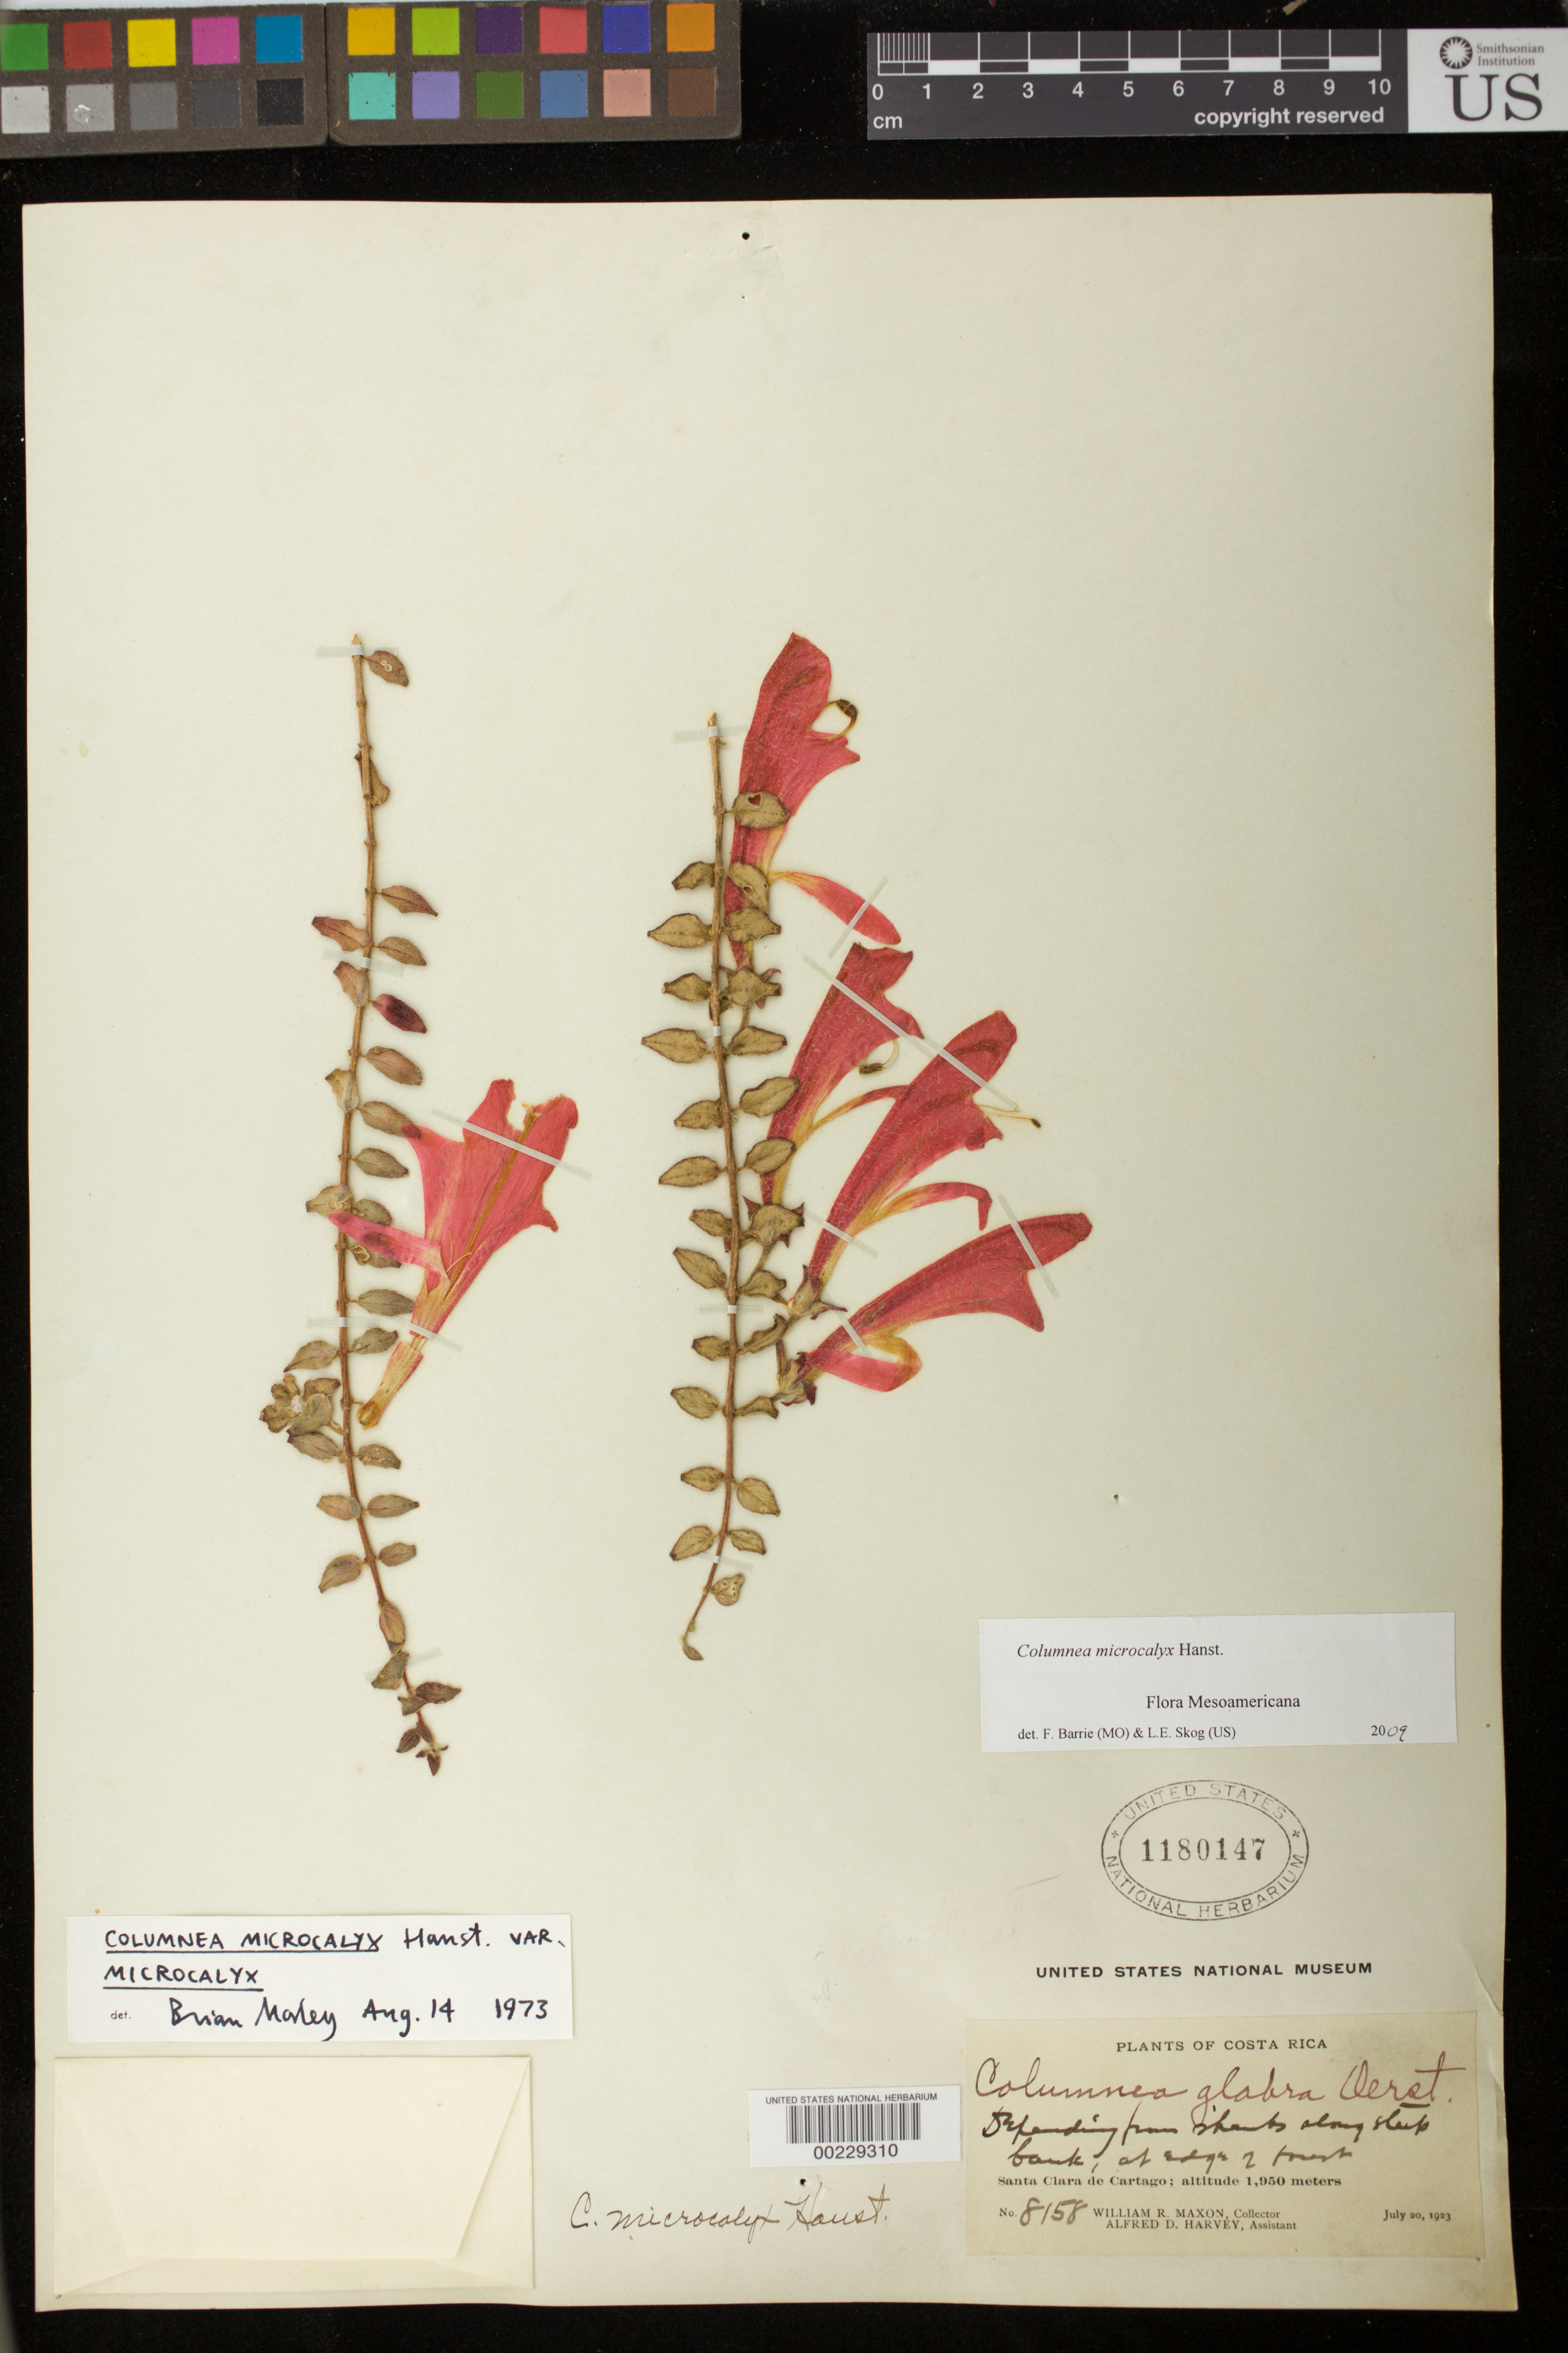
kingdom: Plantae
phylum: Tracheophyta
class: Magnoliopsida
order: Lamiales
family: Gesneriaceae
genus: Columnea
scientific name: Columnea microcalyx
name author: Hanst.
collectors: W. R. Maxon & A. D. Harvey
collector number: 8158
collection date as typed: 20 Jul 1923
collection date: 1923-07-20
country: Costa Rica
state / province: Cartago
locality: Santa Clara de Cartago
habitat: At edge of forest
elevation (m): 1950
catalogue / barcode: US 1180147